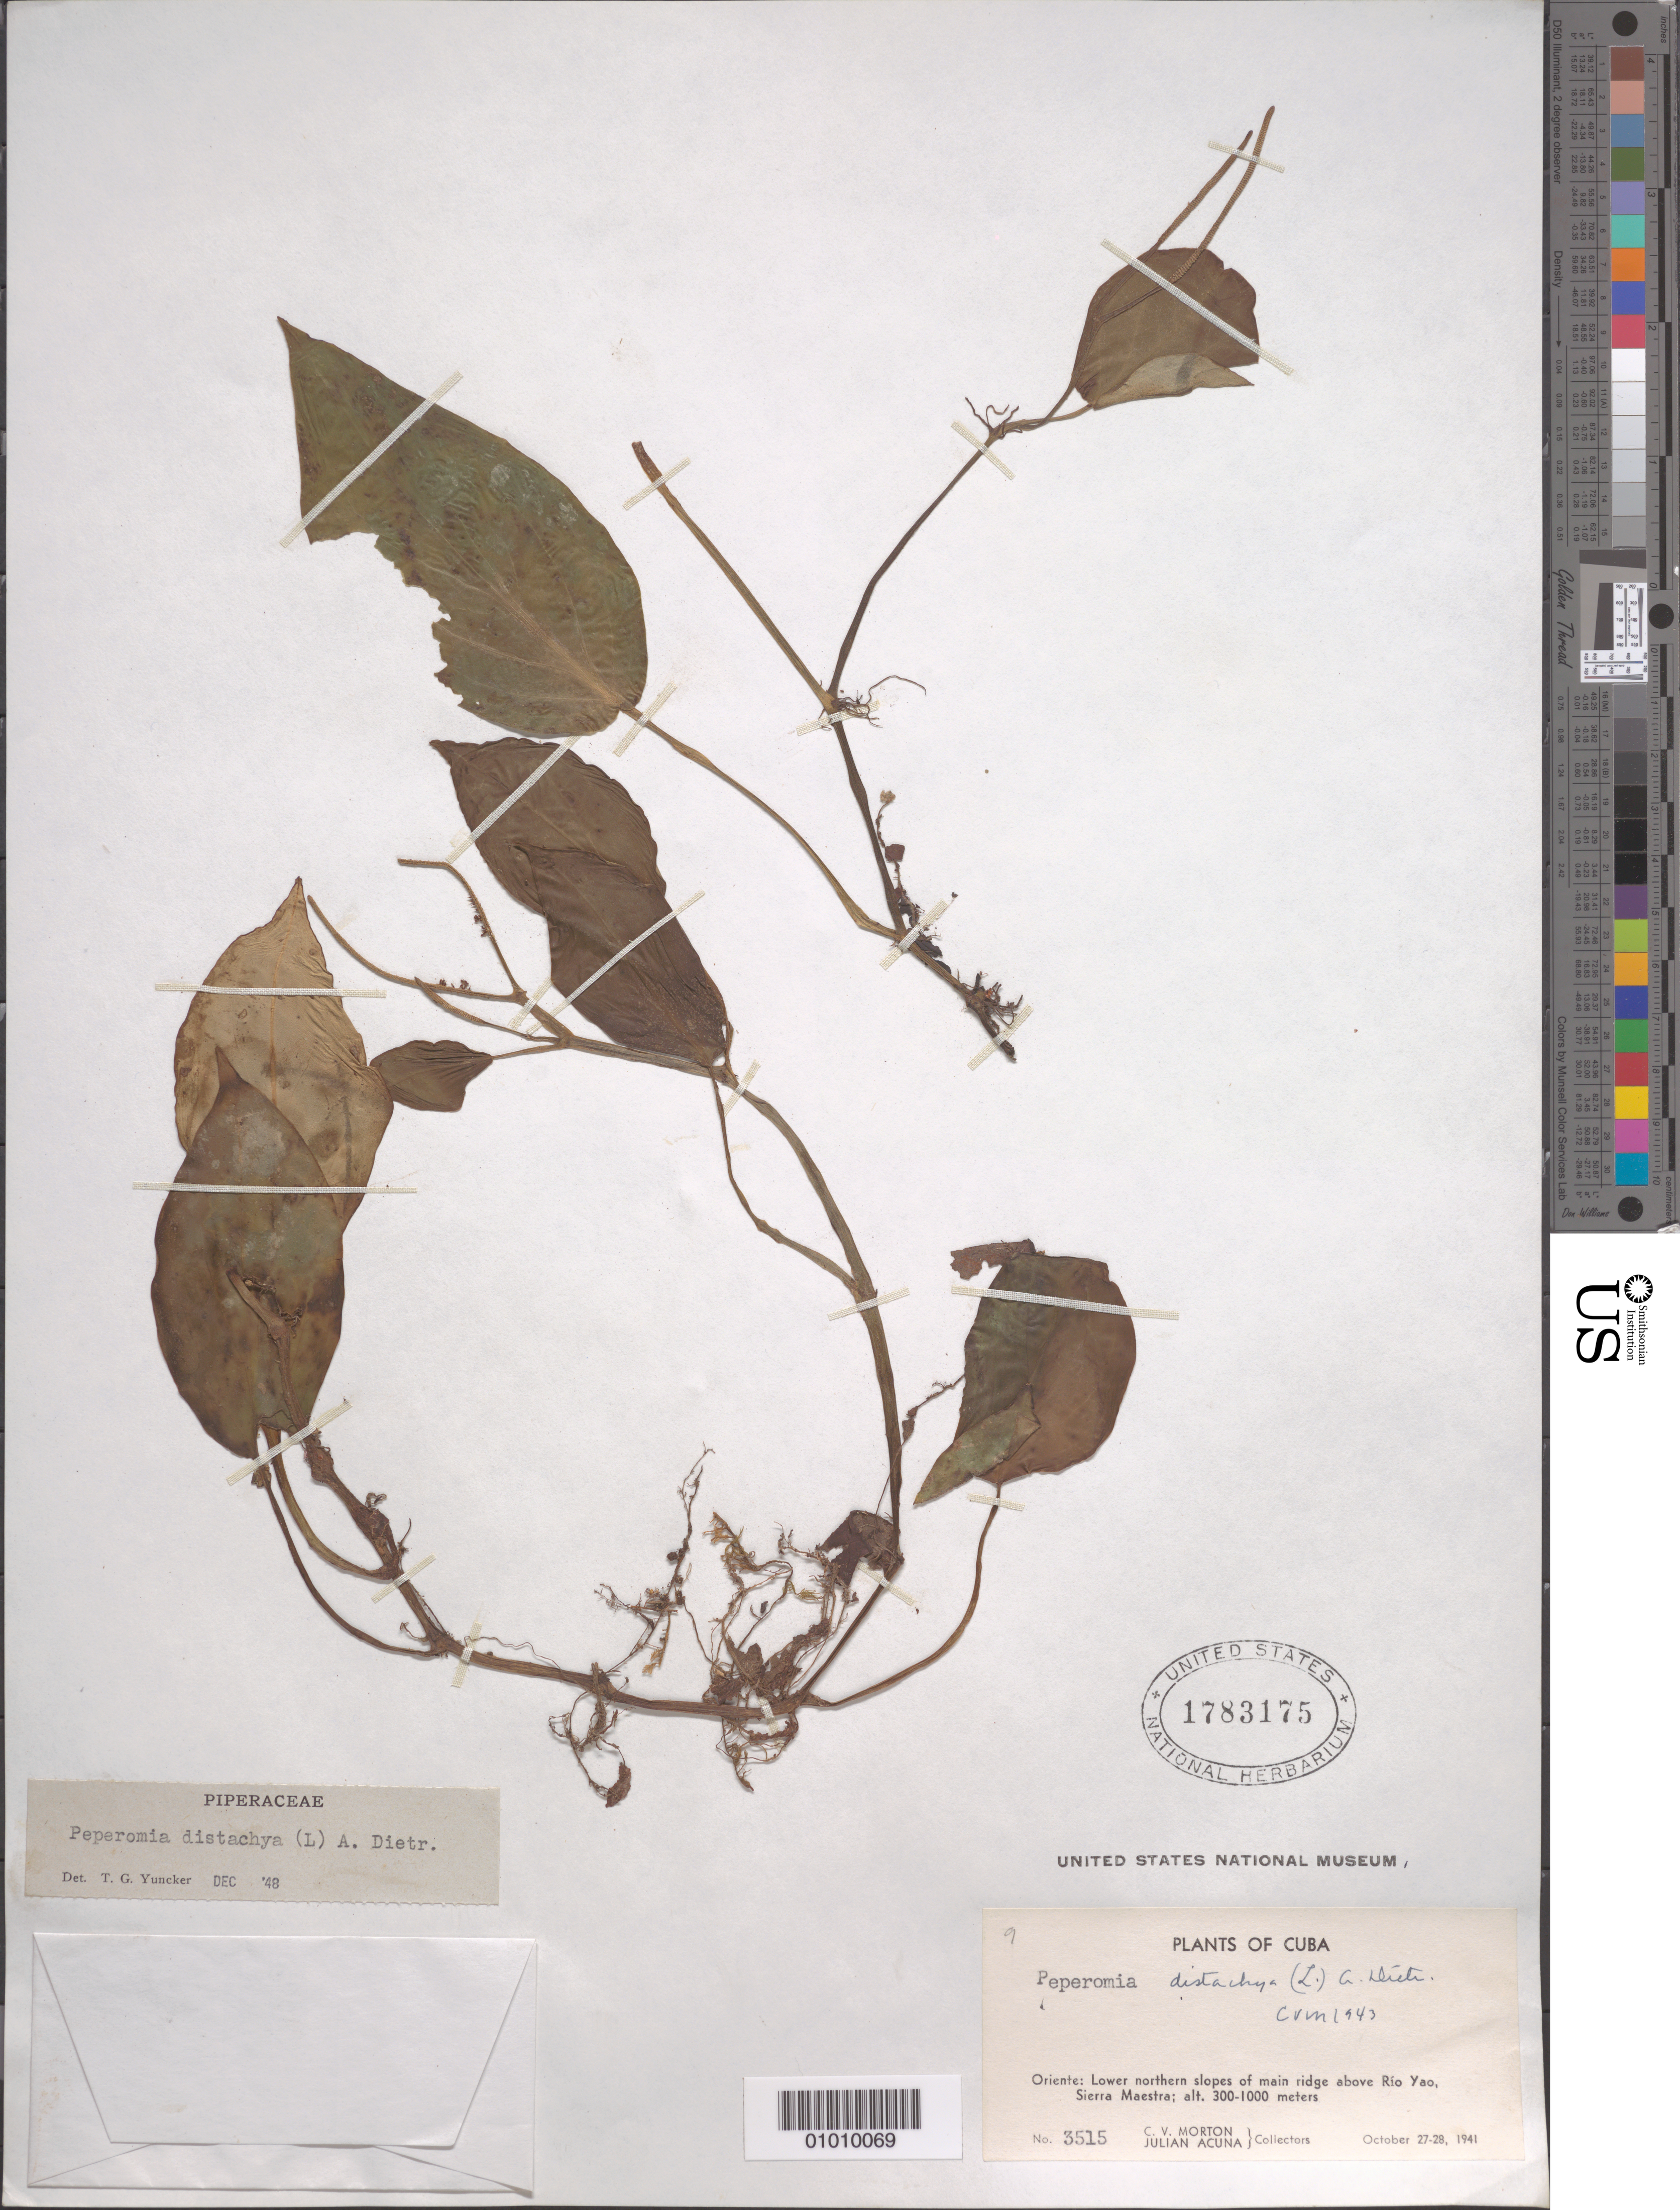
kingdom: Plantae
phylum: Tracheophyta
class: Magnoliopsida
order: Piperales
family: Piperaceae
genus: Peperomia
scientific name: Peperomia distachya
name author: (L.) A. Dietr.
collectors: C. V. Morton & J. Acuña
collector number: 3515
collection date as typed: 27 Oct 1941 to 28 Oct 1941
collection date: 1941-10-27/1941-10-28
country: Cuba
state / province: Oriente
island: Cuba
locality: Lower northern slopes of main ridge above Rio Yao Sierra Maestra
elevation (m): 300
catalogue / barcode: US 1783175